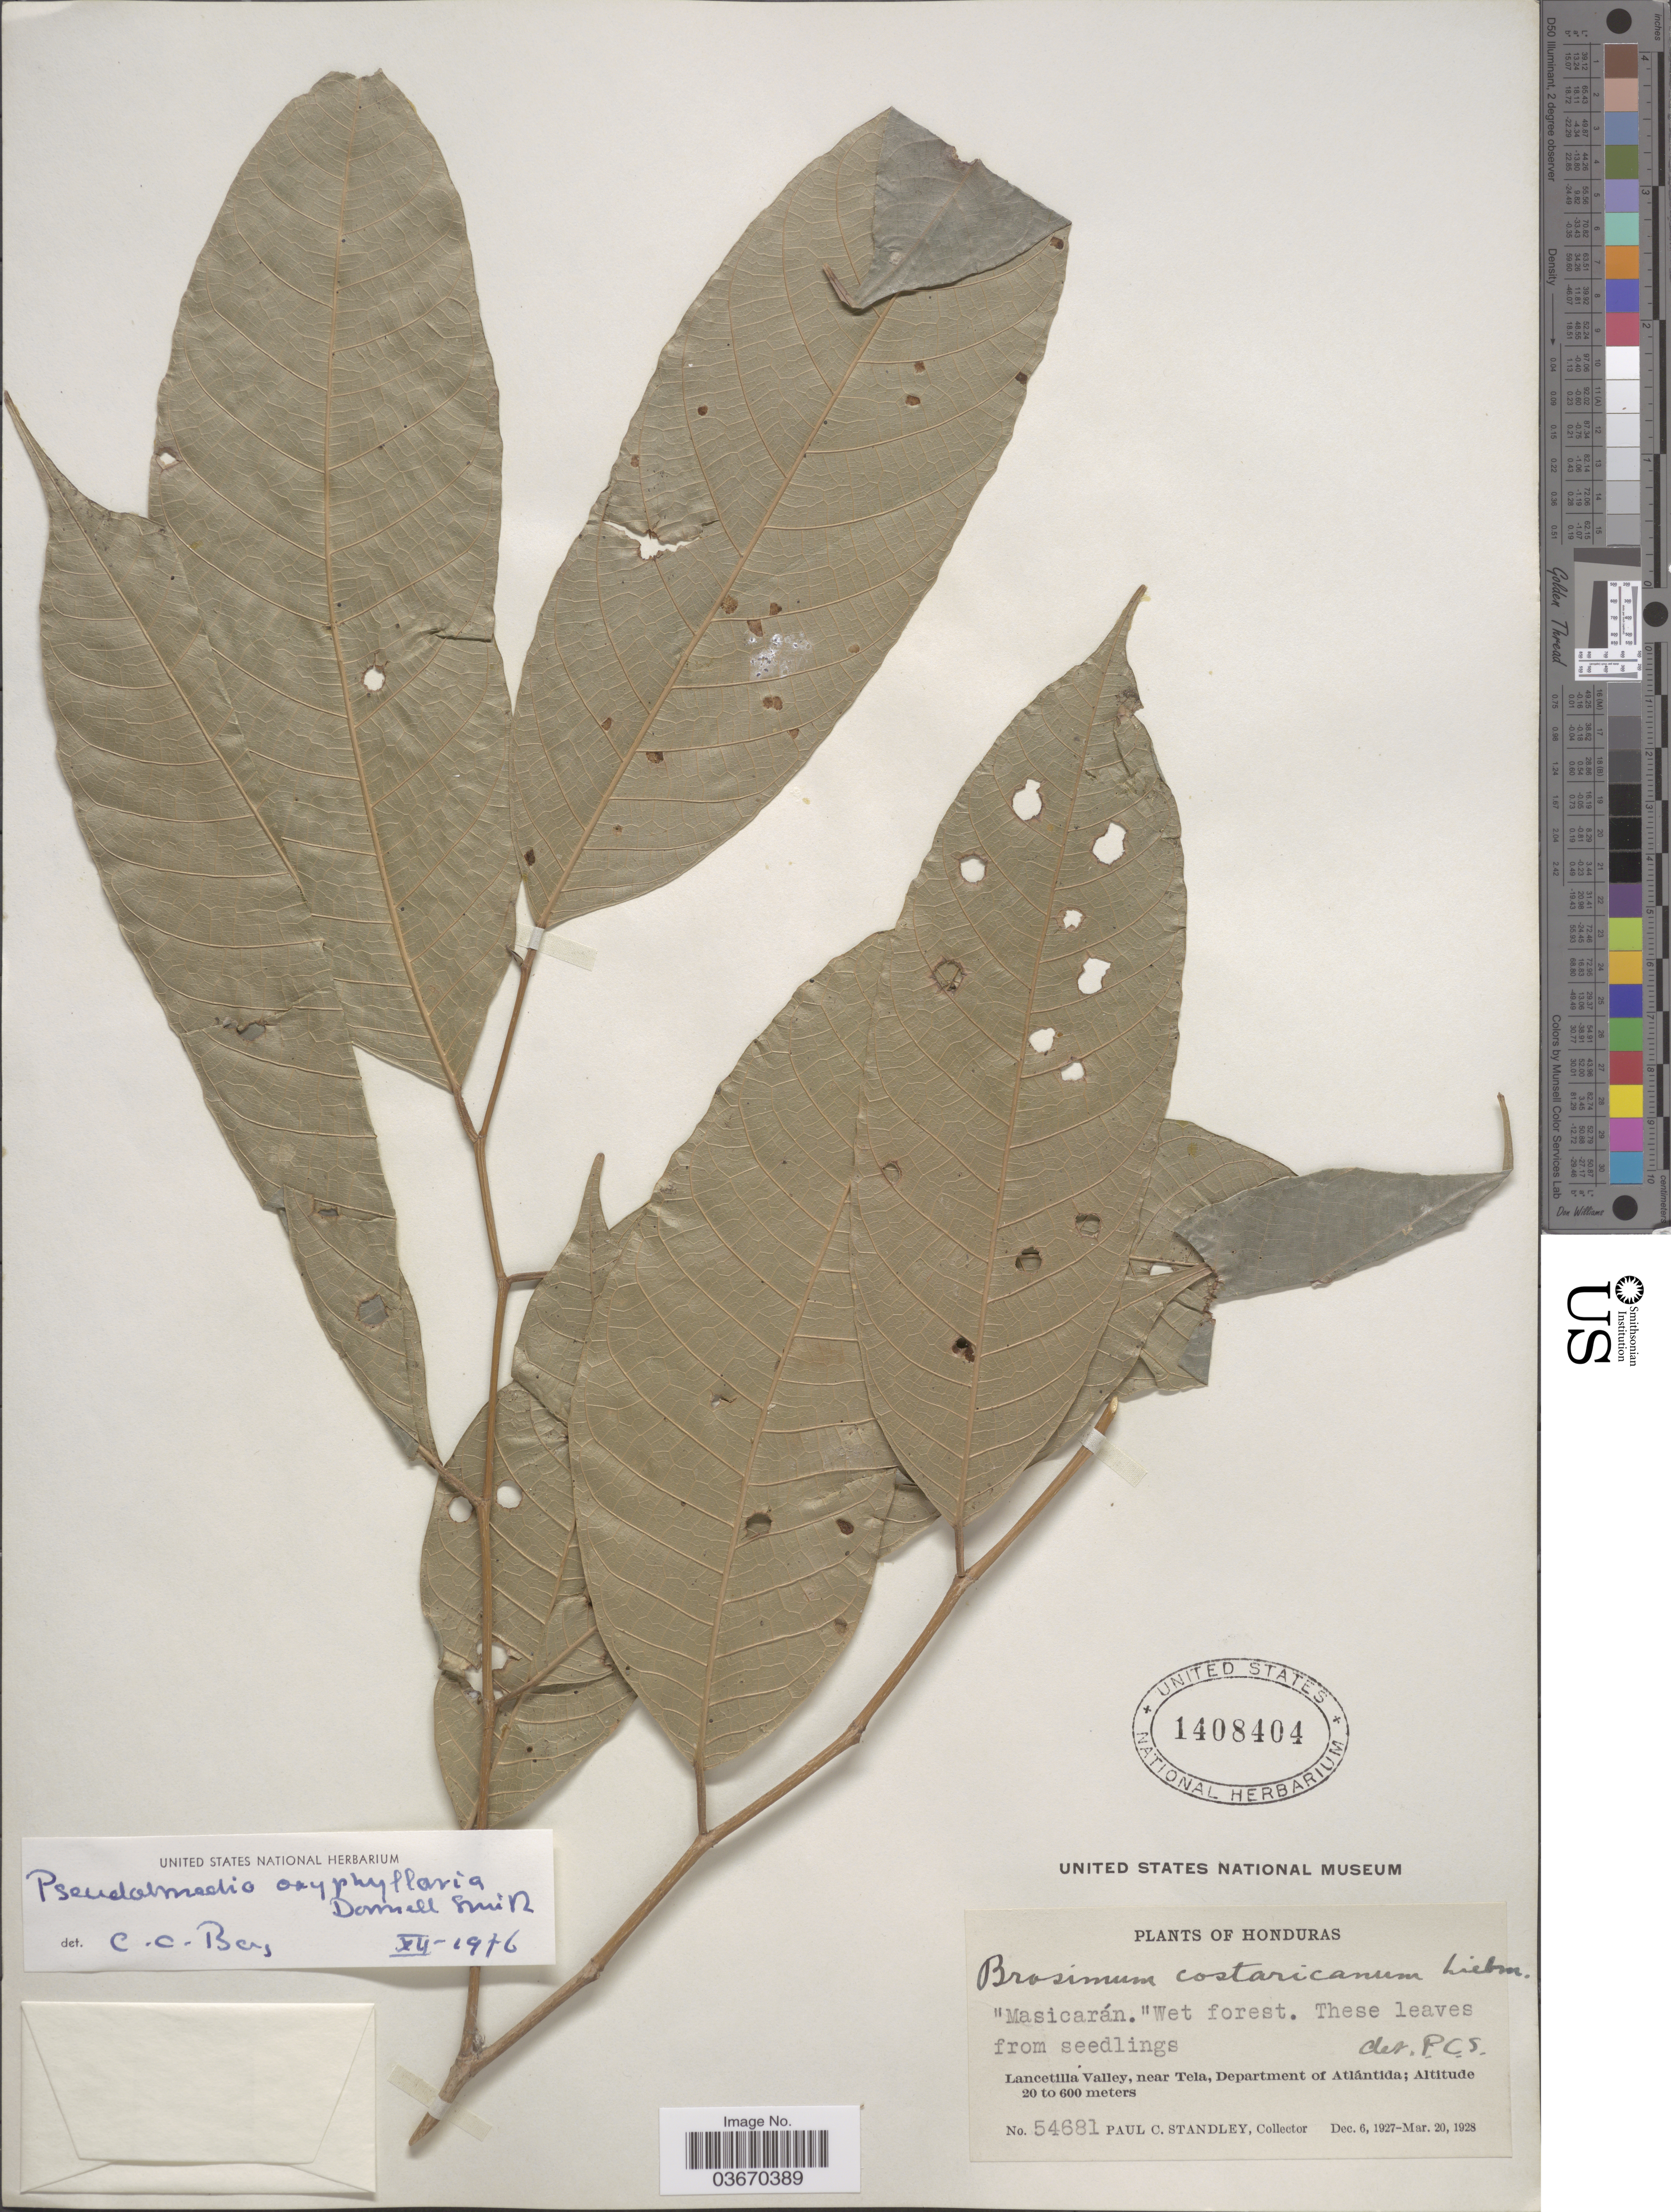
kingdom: Plantae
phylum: Tracheophyta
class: Magnoliopsida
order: Rosales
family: Moraceae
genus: Pseudolmedia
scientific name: Pseudolmedia oxyphyllaria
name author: Donn. Sm.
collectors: P. C. Standley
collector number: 54681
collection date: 1927-12-06/1928-03-20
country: Honduras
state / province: Atlantida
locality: Lancetilla Valley, near Tela, Department of Atlántida.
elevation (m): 20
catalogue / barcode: US 1408404